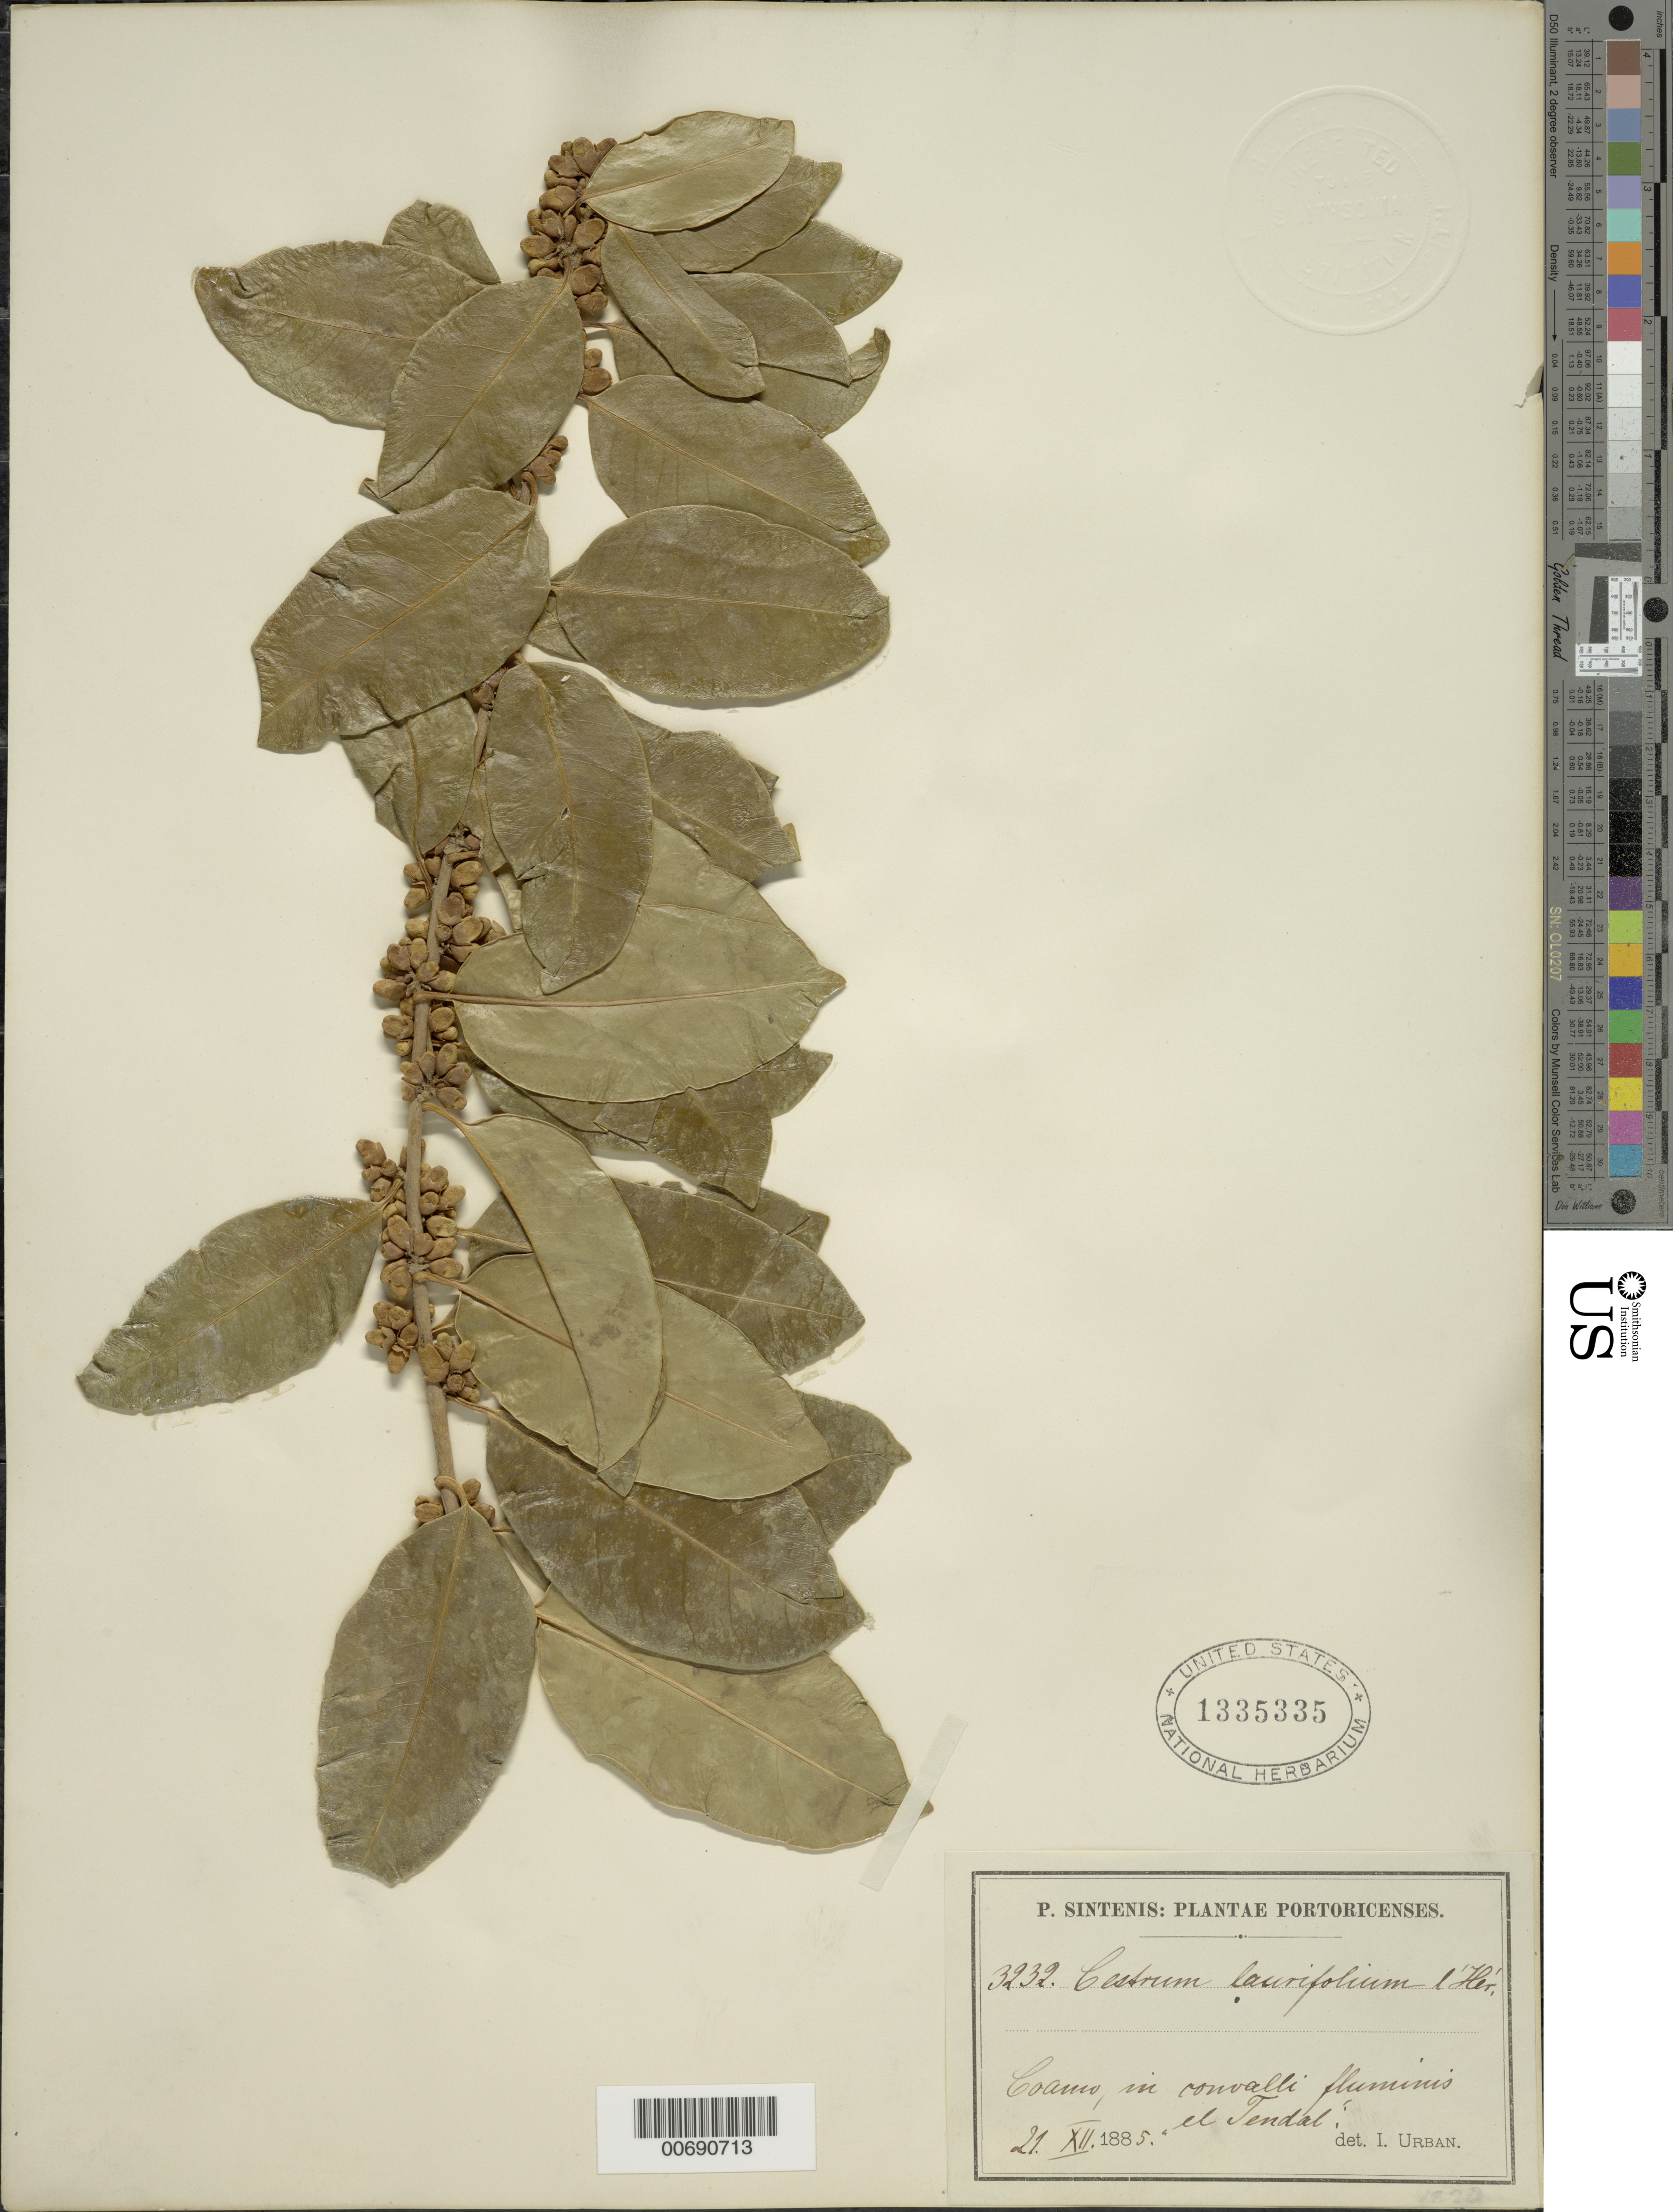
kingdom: Plantae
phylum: Tracheophyta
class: Magnoliopsida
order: Solanales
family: Solanaceae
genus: Cestrum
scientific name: Cestrum laurifolium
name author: L'Hér.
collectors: P. Sintenis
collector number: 3232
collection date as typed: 21 Dec 1885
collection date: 1885-12-21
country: Puerto Rico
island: Greater Antilles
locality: Coamo, in convalli fluminis el Tendal.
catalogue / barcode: US 1335335